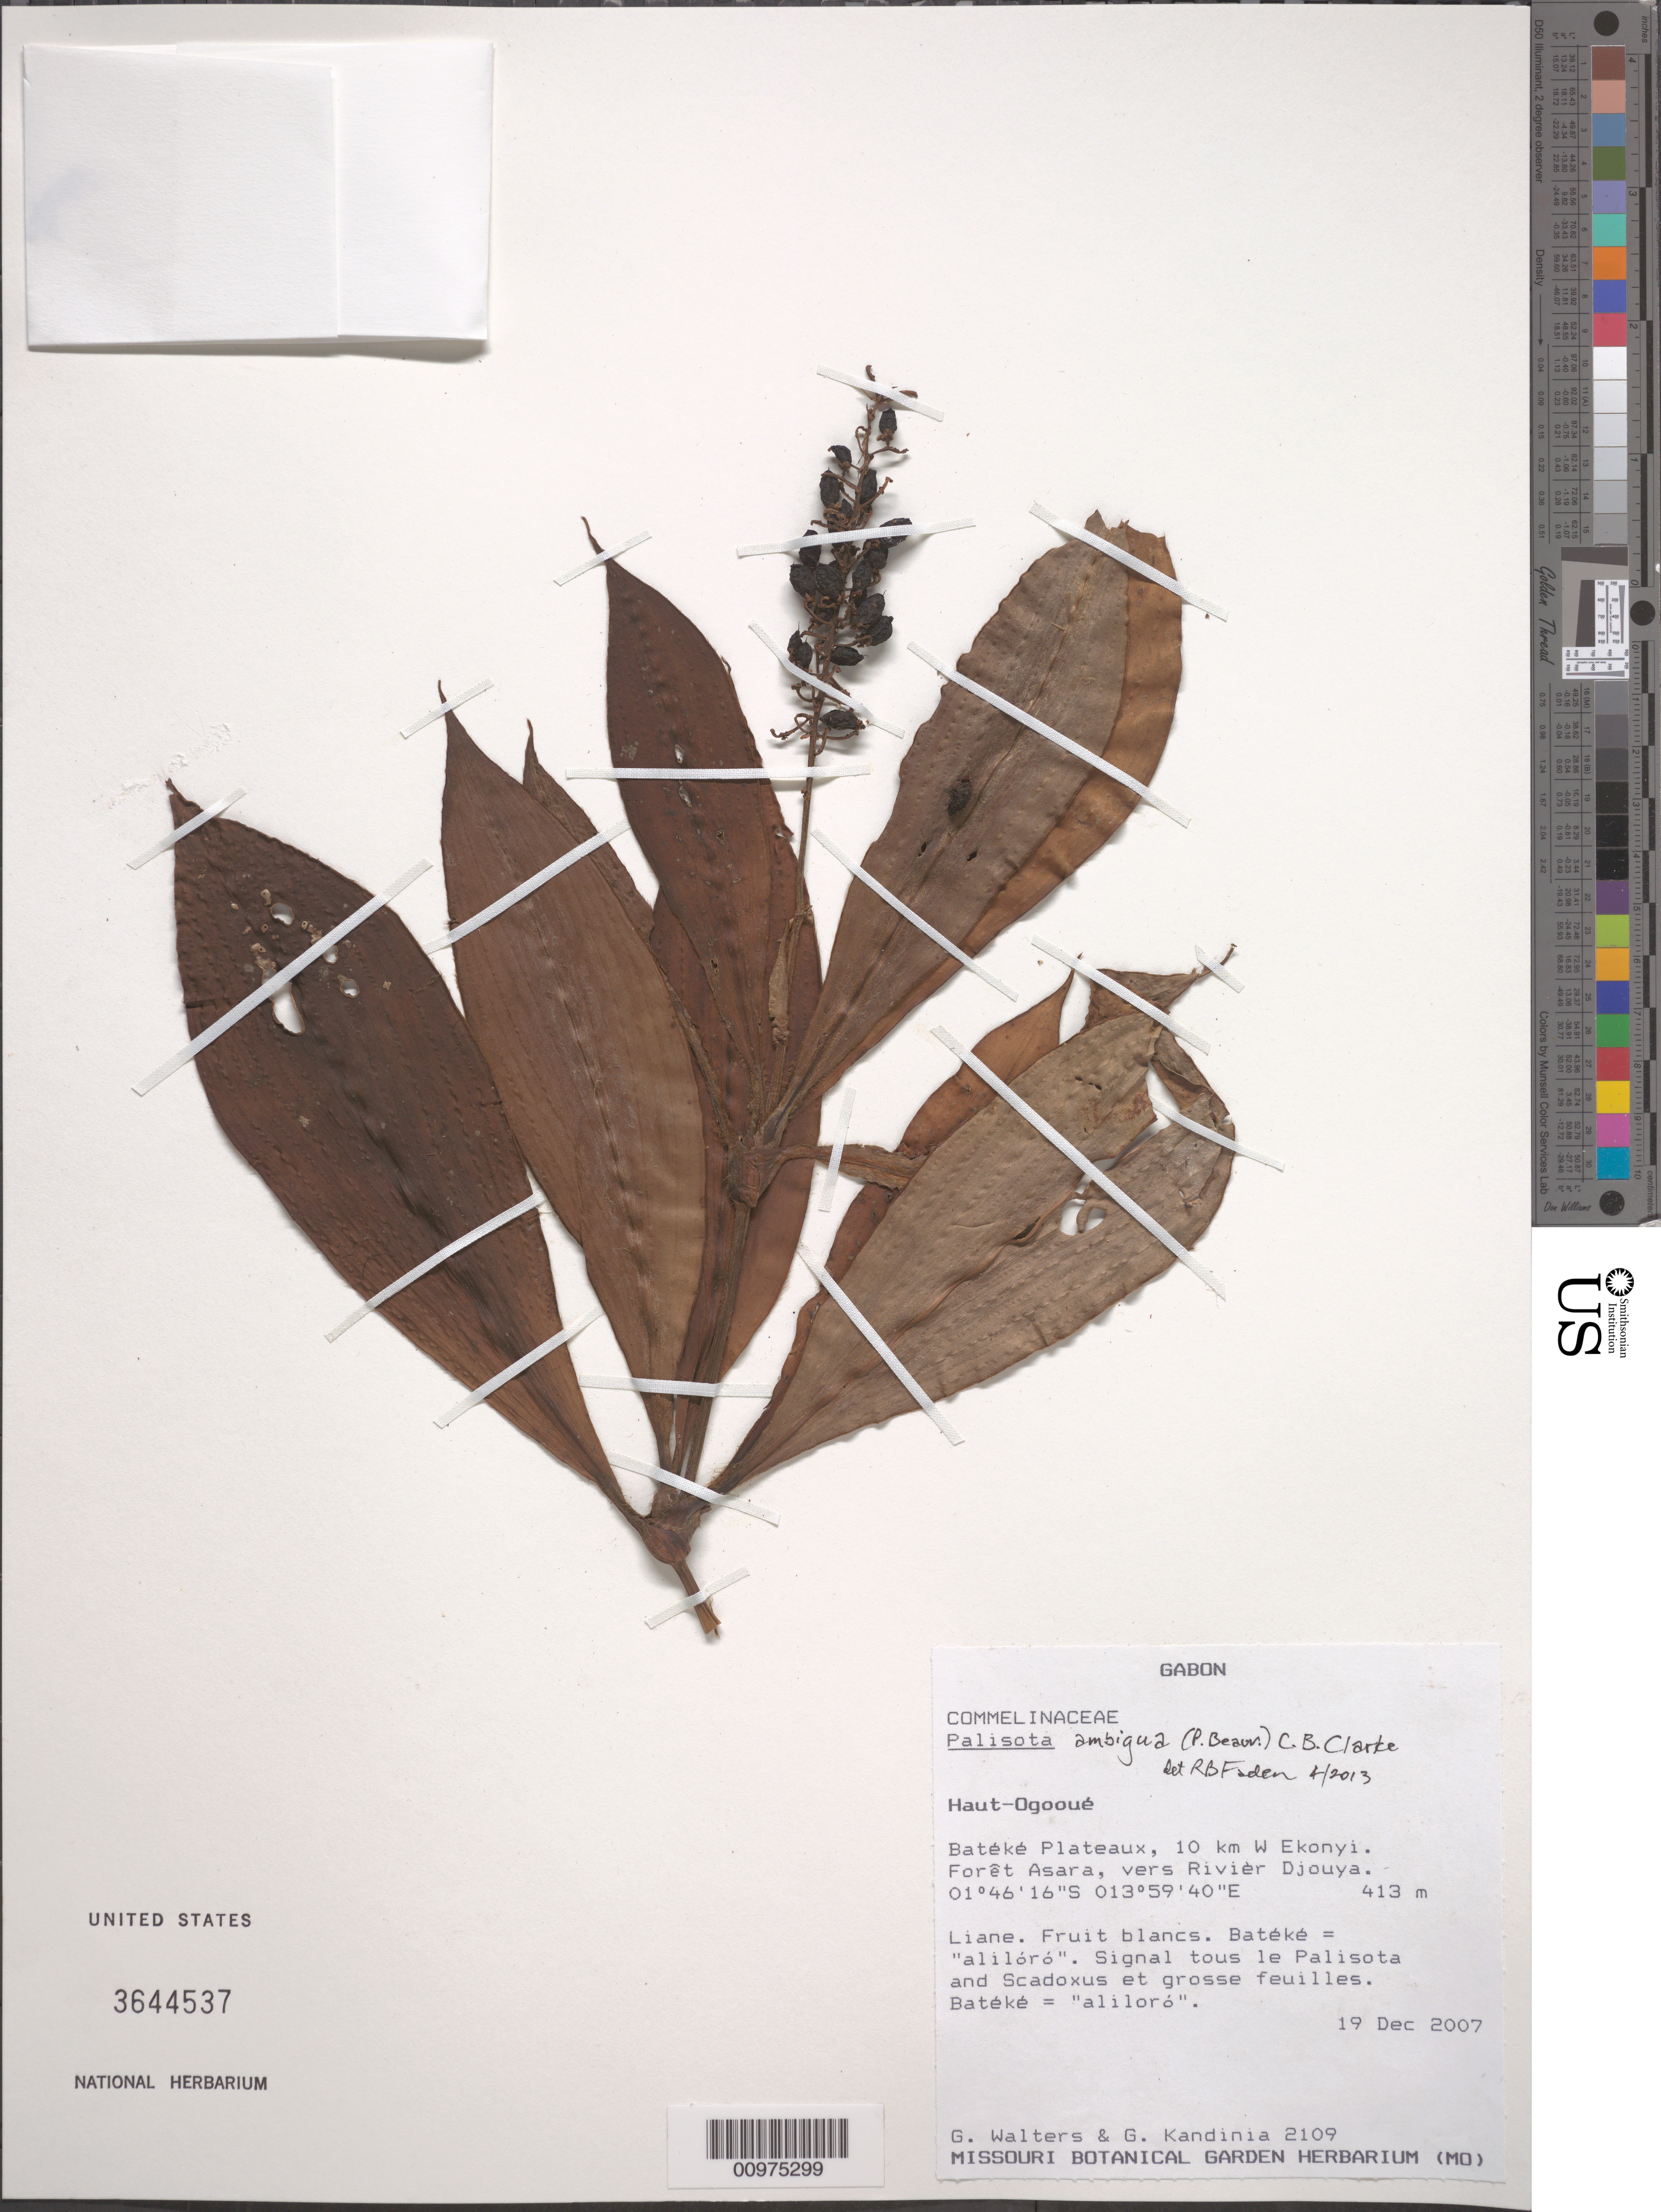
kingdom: Plantae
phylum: Tracheophyta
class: Liliopsida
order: Commelinales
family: Commelinaceae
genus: Palisota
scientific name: Palisota ambigua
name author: (P. Beauv.) C.B. Clarke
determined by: Faden, Robert B., (US), Smithsonian Institution - National Museum of Natural History (UNITED STATES)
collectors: G. Walters & G. Kandinia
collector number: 2109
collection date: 2007-12-19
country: Gabon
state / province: Haut-Ogooué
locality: Batéké Plateaux, 10 km W Ekonyi. Forêt Asara, vers River Djouya.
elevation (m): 413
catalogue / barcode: US 3644537